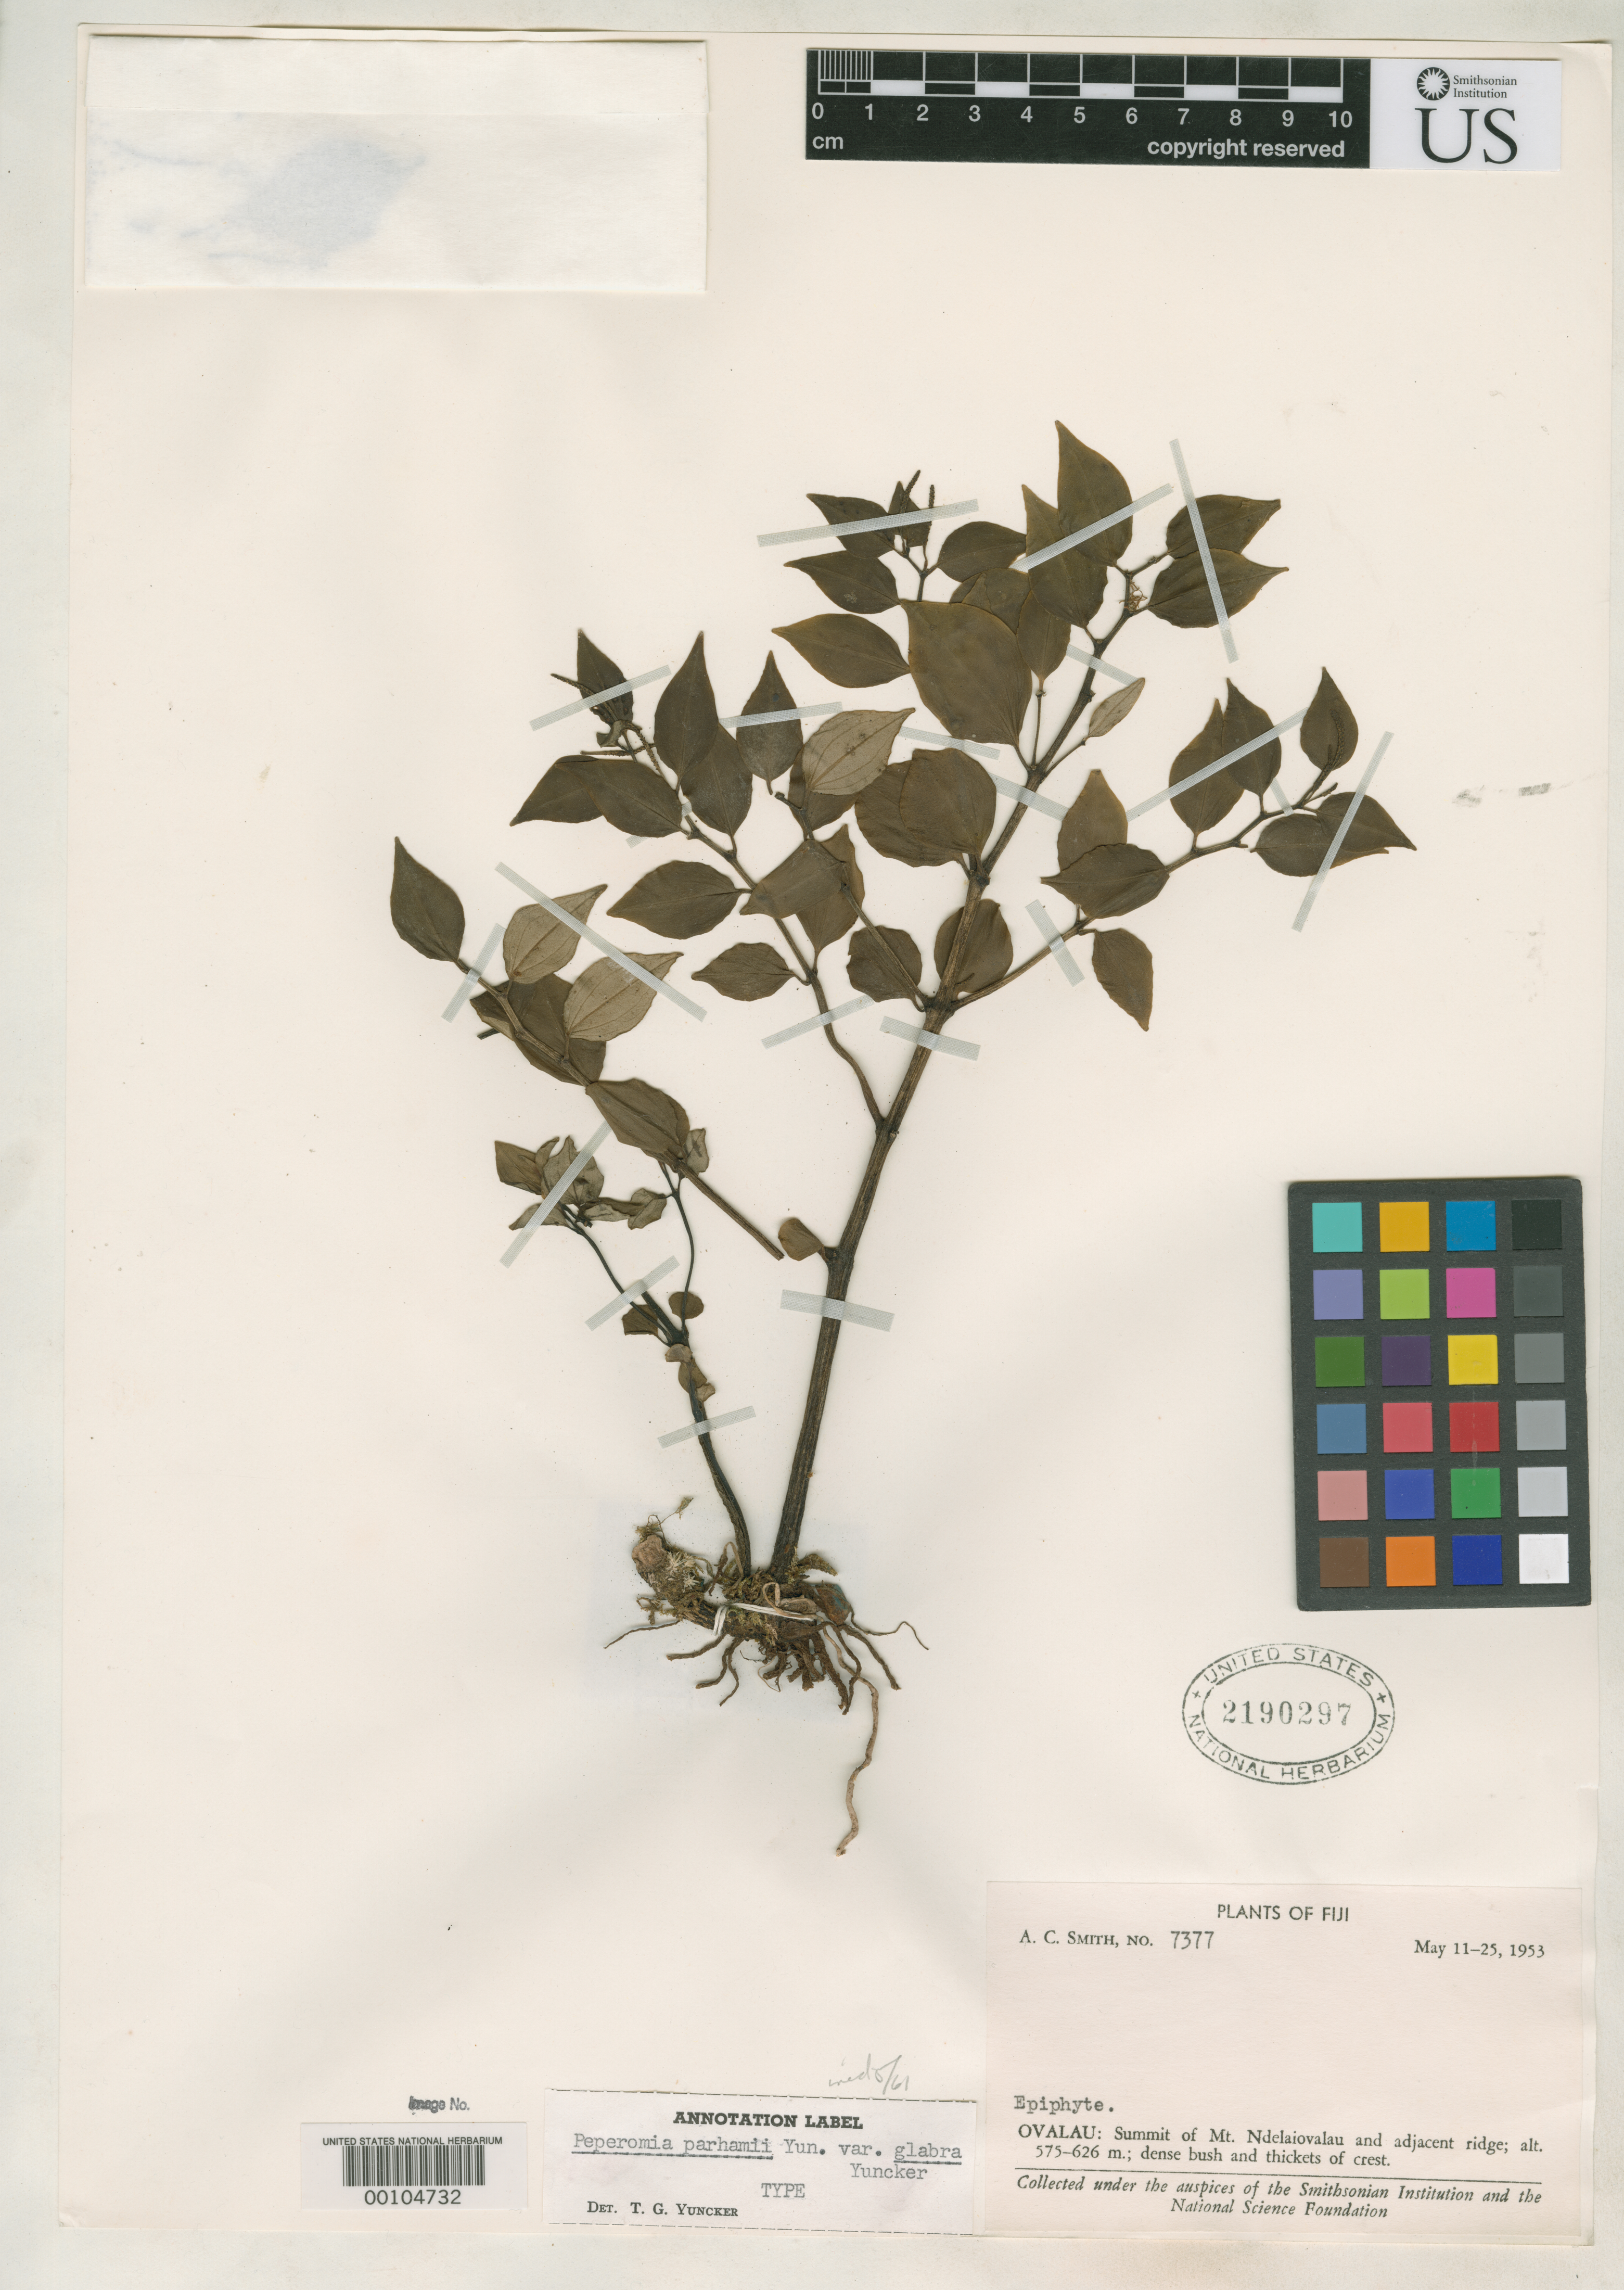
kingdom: Plantae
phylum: Tracheophyta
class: Magnoliopsida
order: Piperales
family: Piperaceae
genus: Peperomia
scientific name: Peperomia parhamii var. glabra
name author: Yunck.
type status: Holotype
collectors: A. C. Smith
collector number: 7377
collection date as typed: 11 May 1953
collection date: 1953-05-11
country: Fiji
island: Ovalau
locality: Mt. Ndelaiovalau. [Viti Levu Is.]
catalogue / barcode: US 2190297